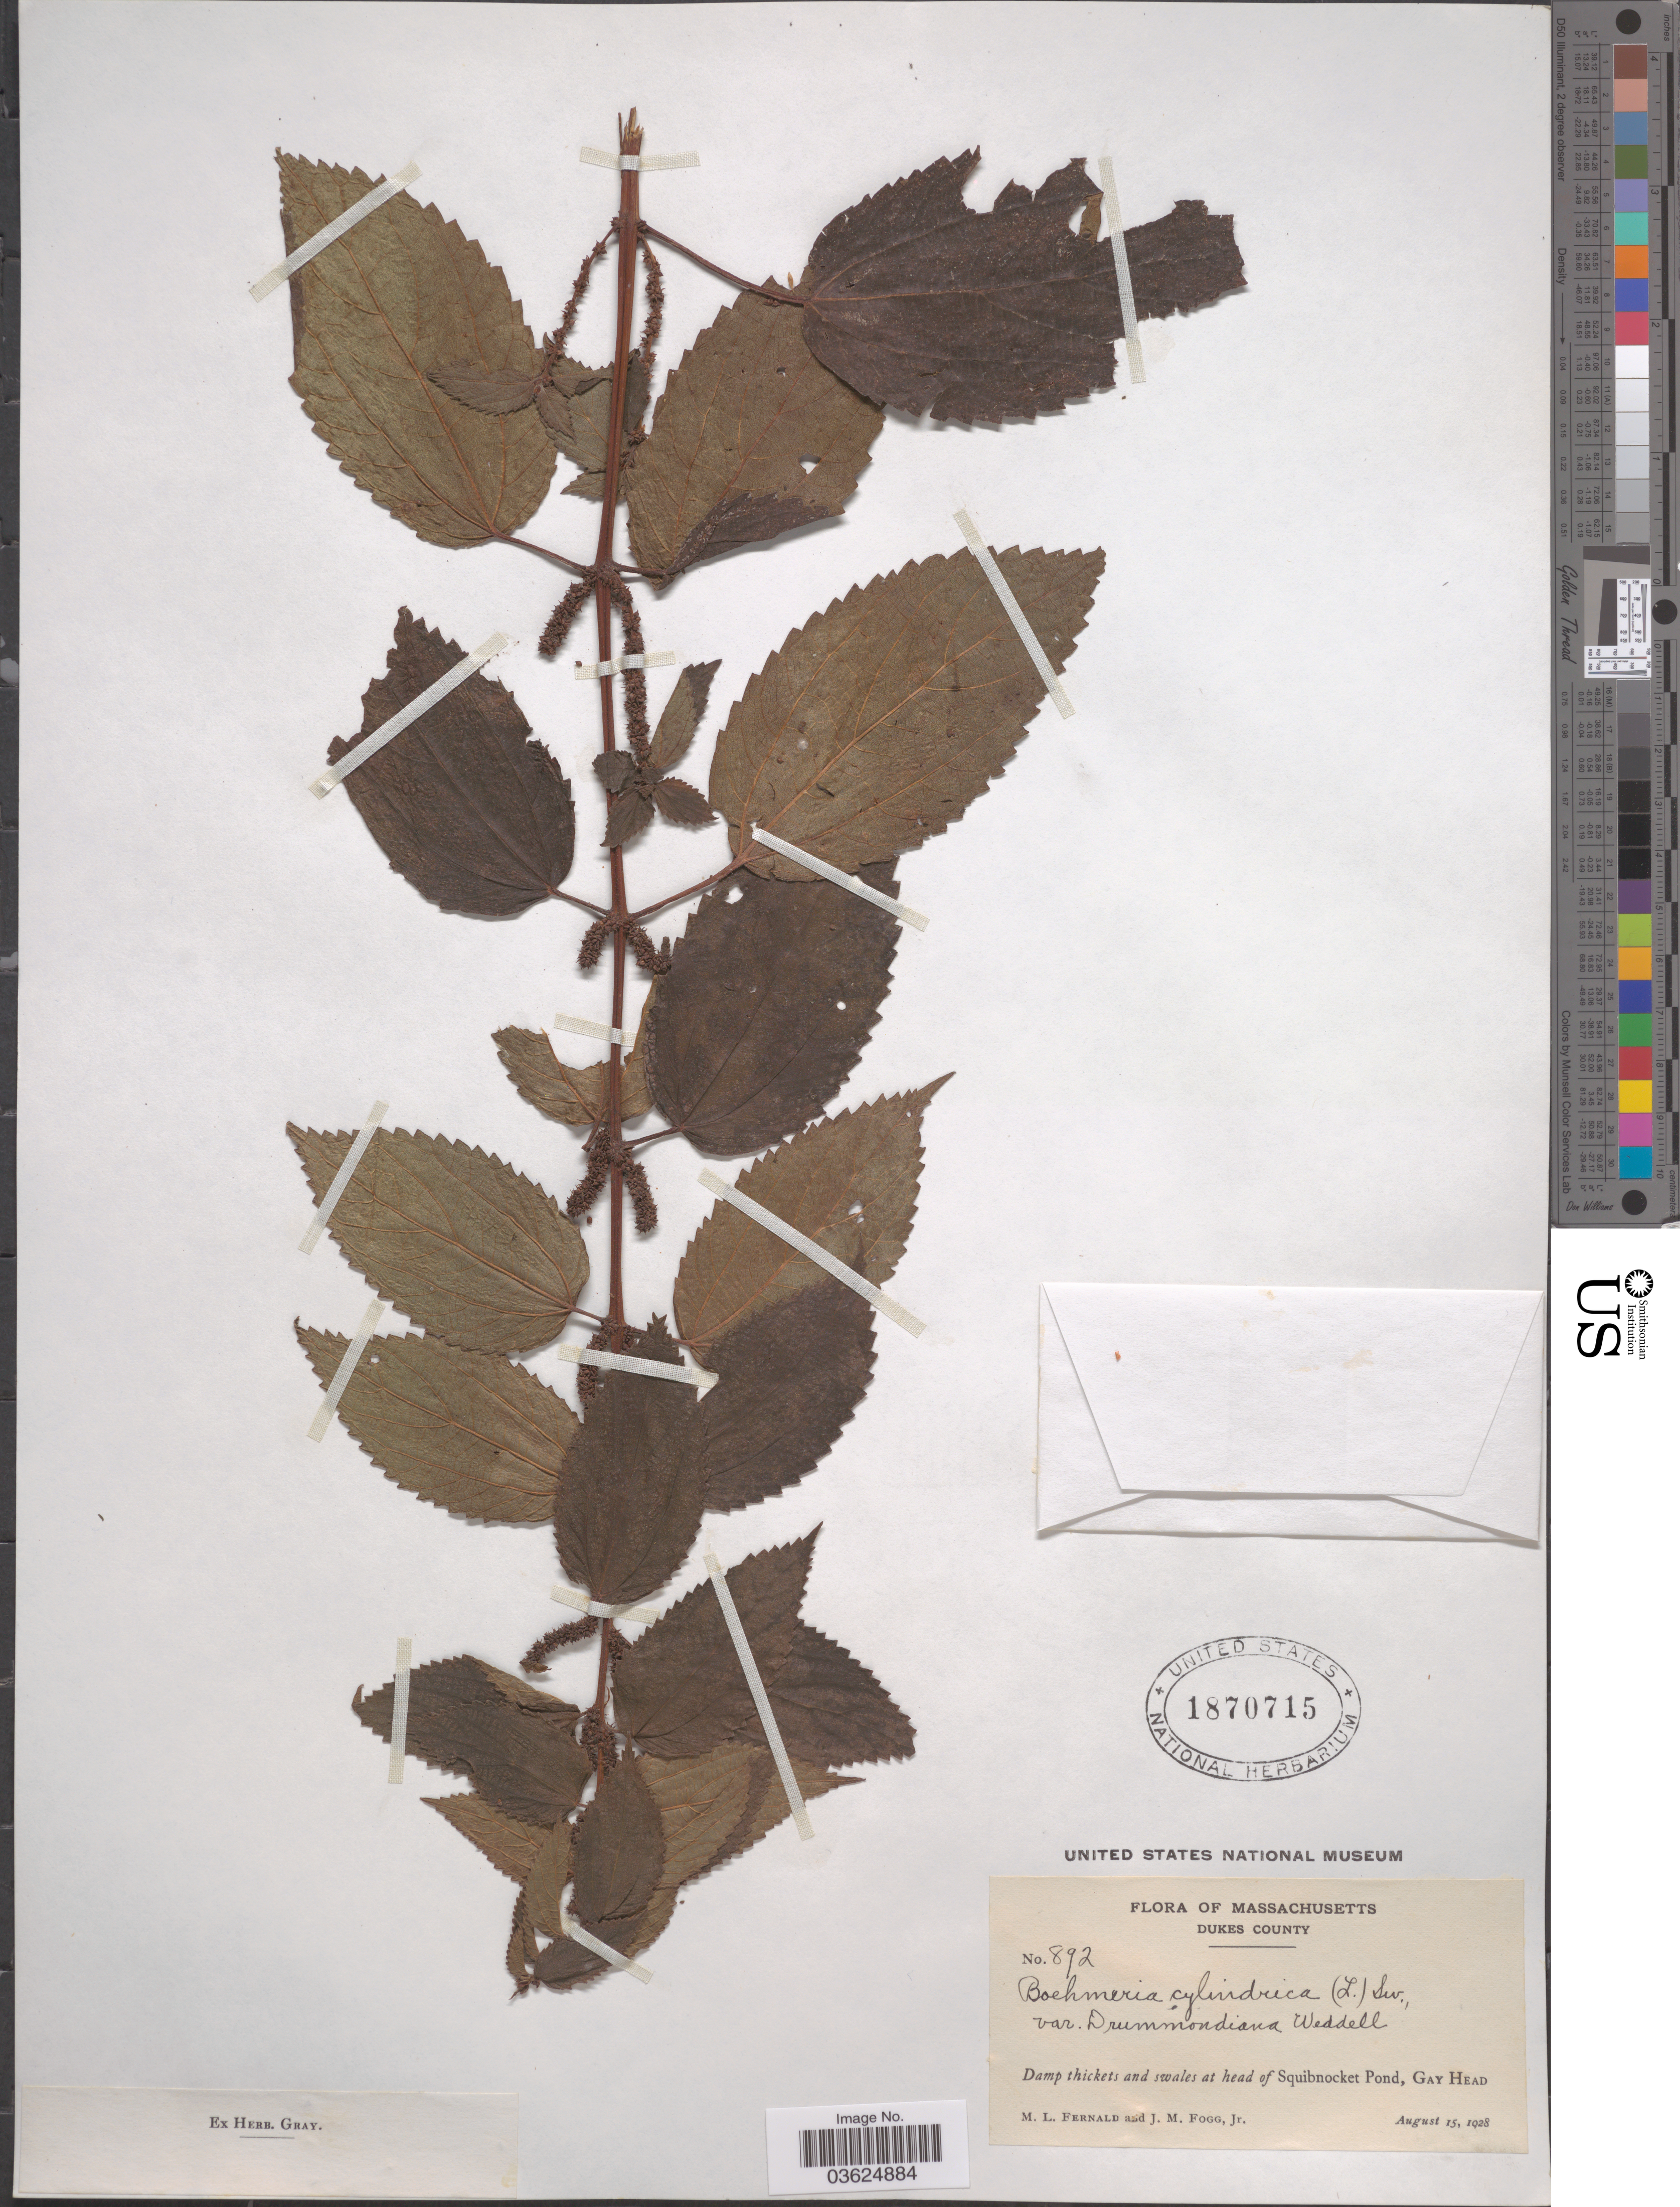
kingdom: Plantae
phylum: Tracheophyta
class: Magnoliopsida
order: Rosales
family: Urticaceae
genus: Boehmeria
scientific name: Boehmeria cylindrica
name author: (L.) Sw.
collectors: M. L. Fernald & J. Fogg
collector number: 892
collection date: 1928-08-15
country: United States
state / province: Massachusetts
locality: Dukes County. At head of Squibnocket Pond, Gay Head.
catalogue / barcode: US 1870715